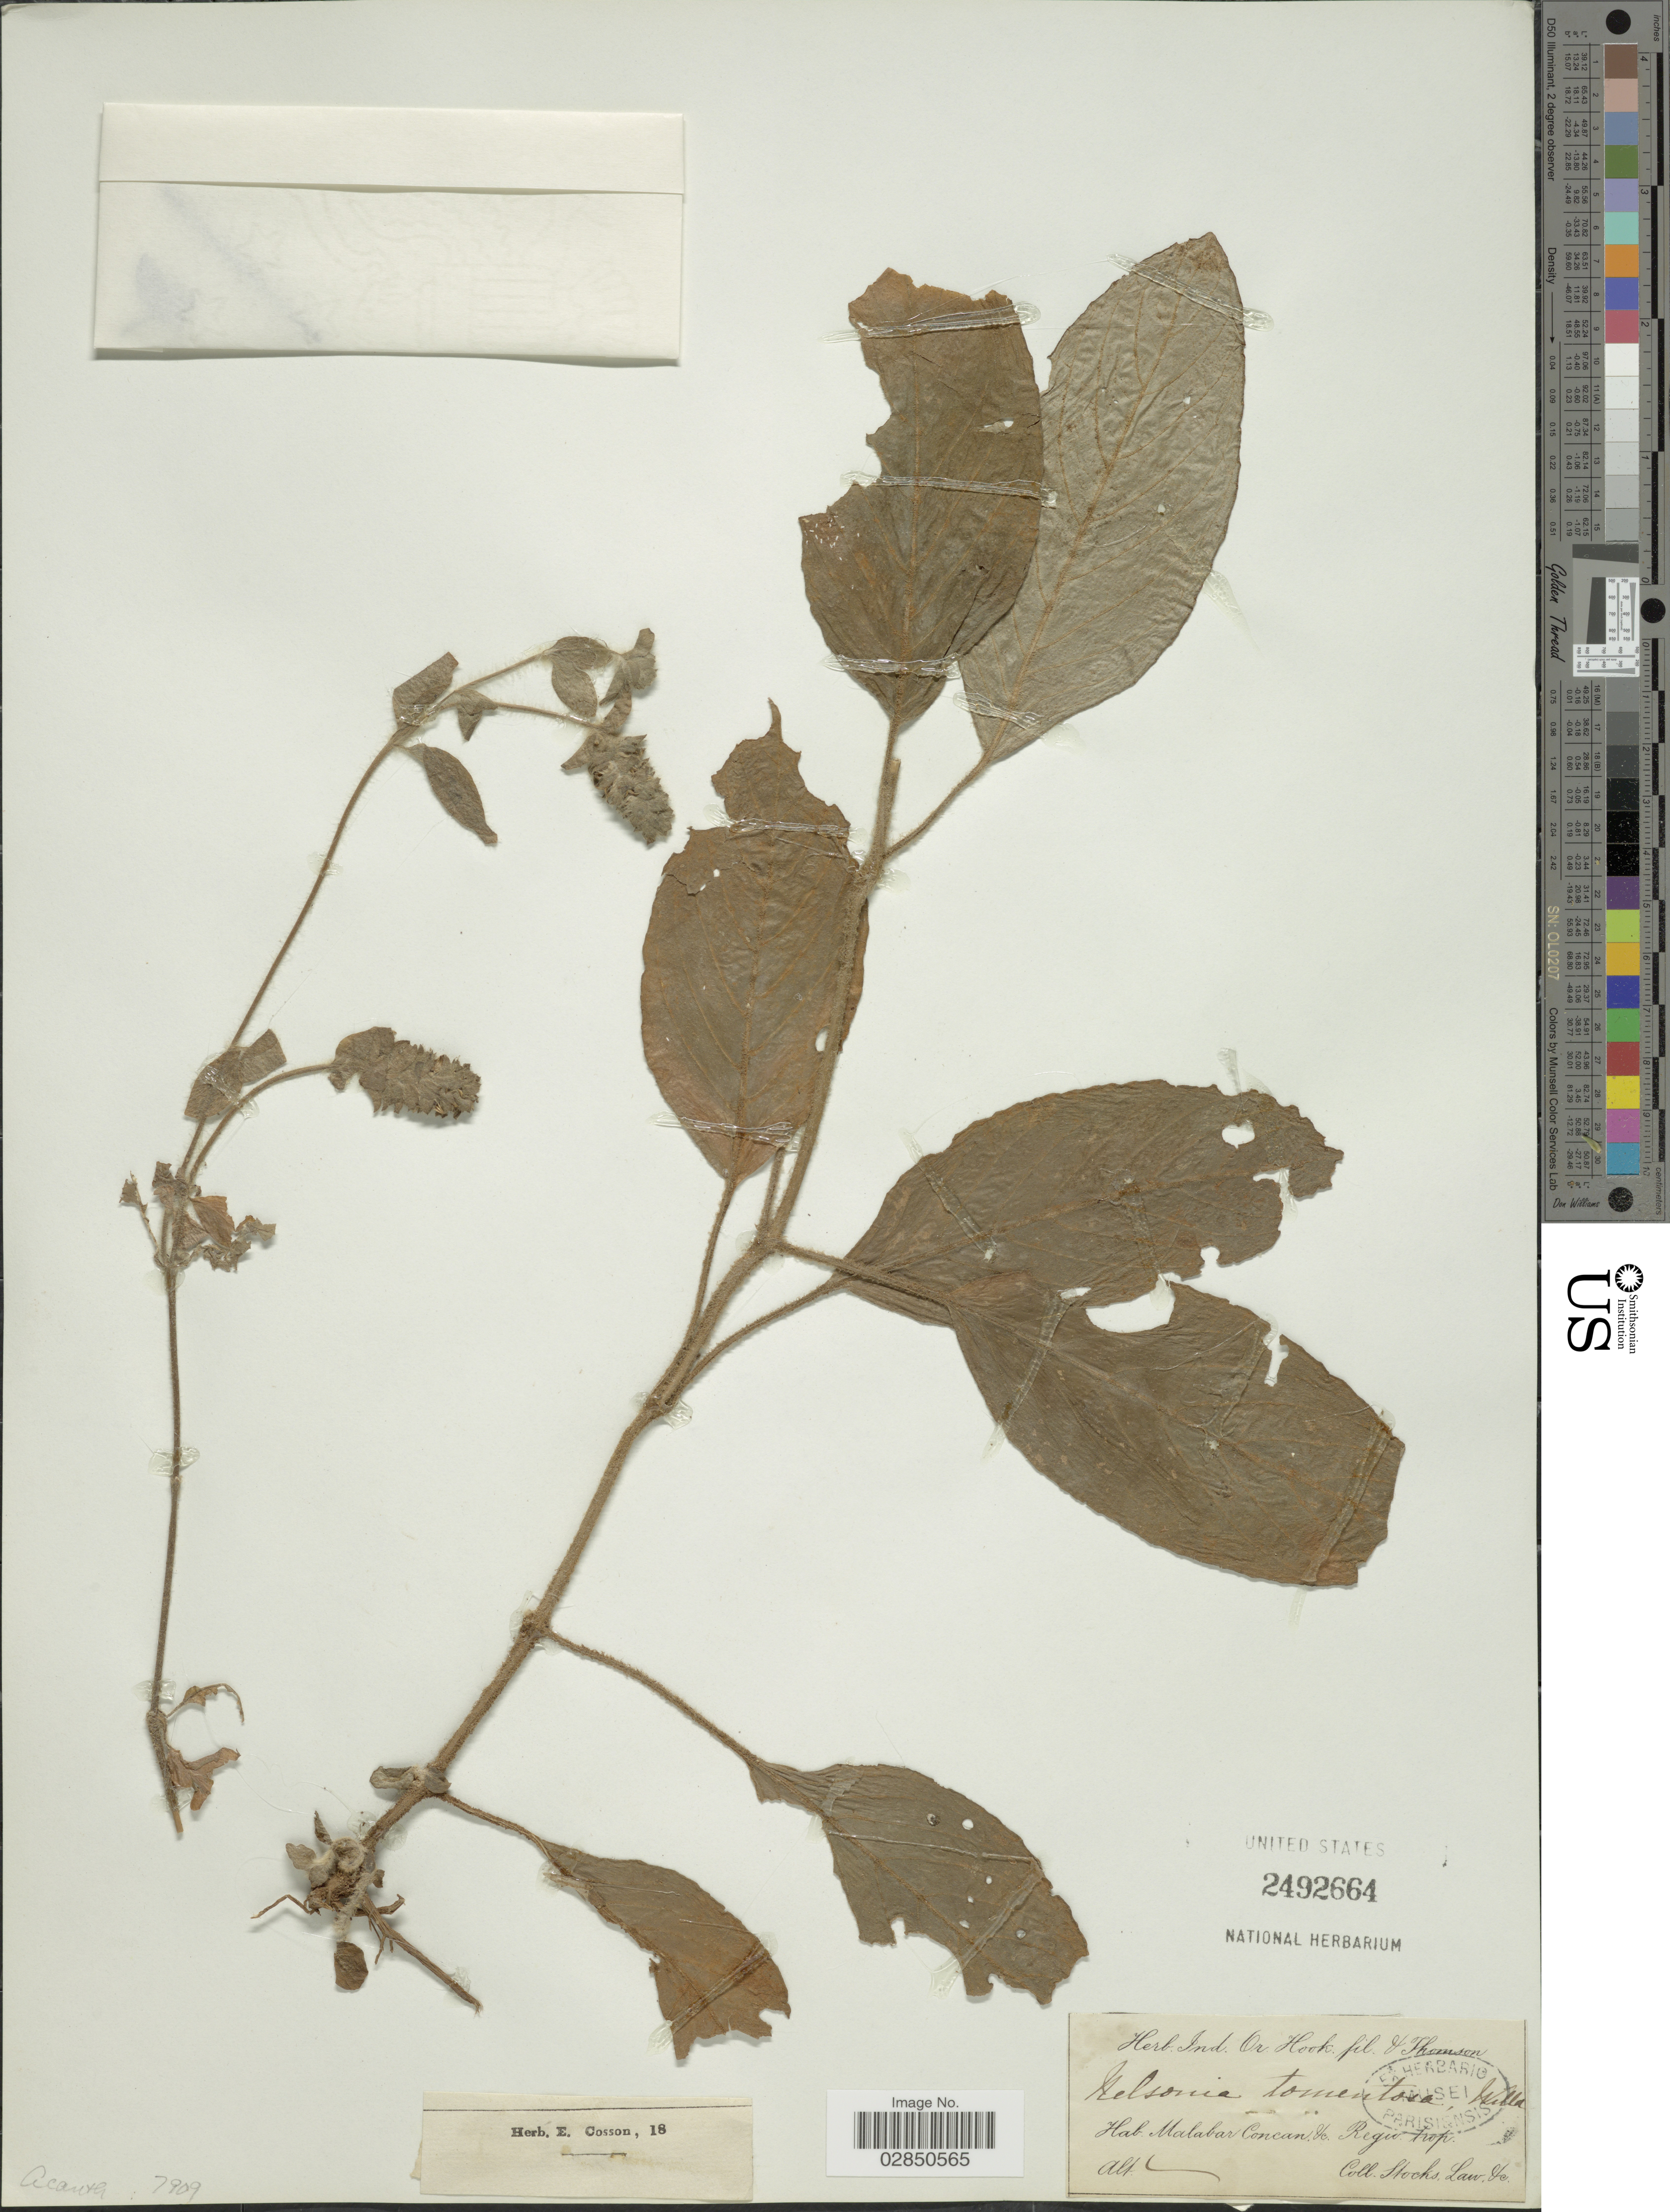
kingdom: Plantae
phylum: Tracheophyta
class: Magnoliopsida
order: Lamiales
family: Acanthaceae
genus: Nelsonia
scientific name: Nelsonia brunelloides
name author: (Lam.) Kuntze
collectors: J. Stocks & J. Law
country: India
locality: Malabar Concan. &c. Regio. trop.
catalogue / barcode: US 2492664